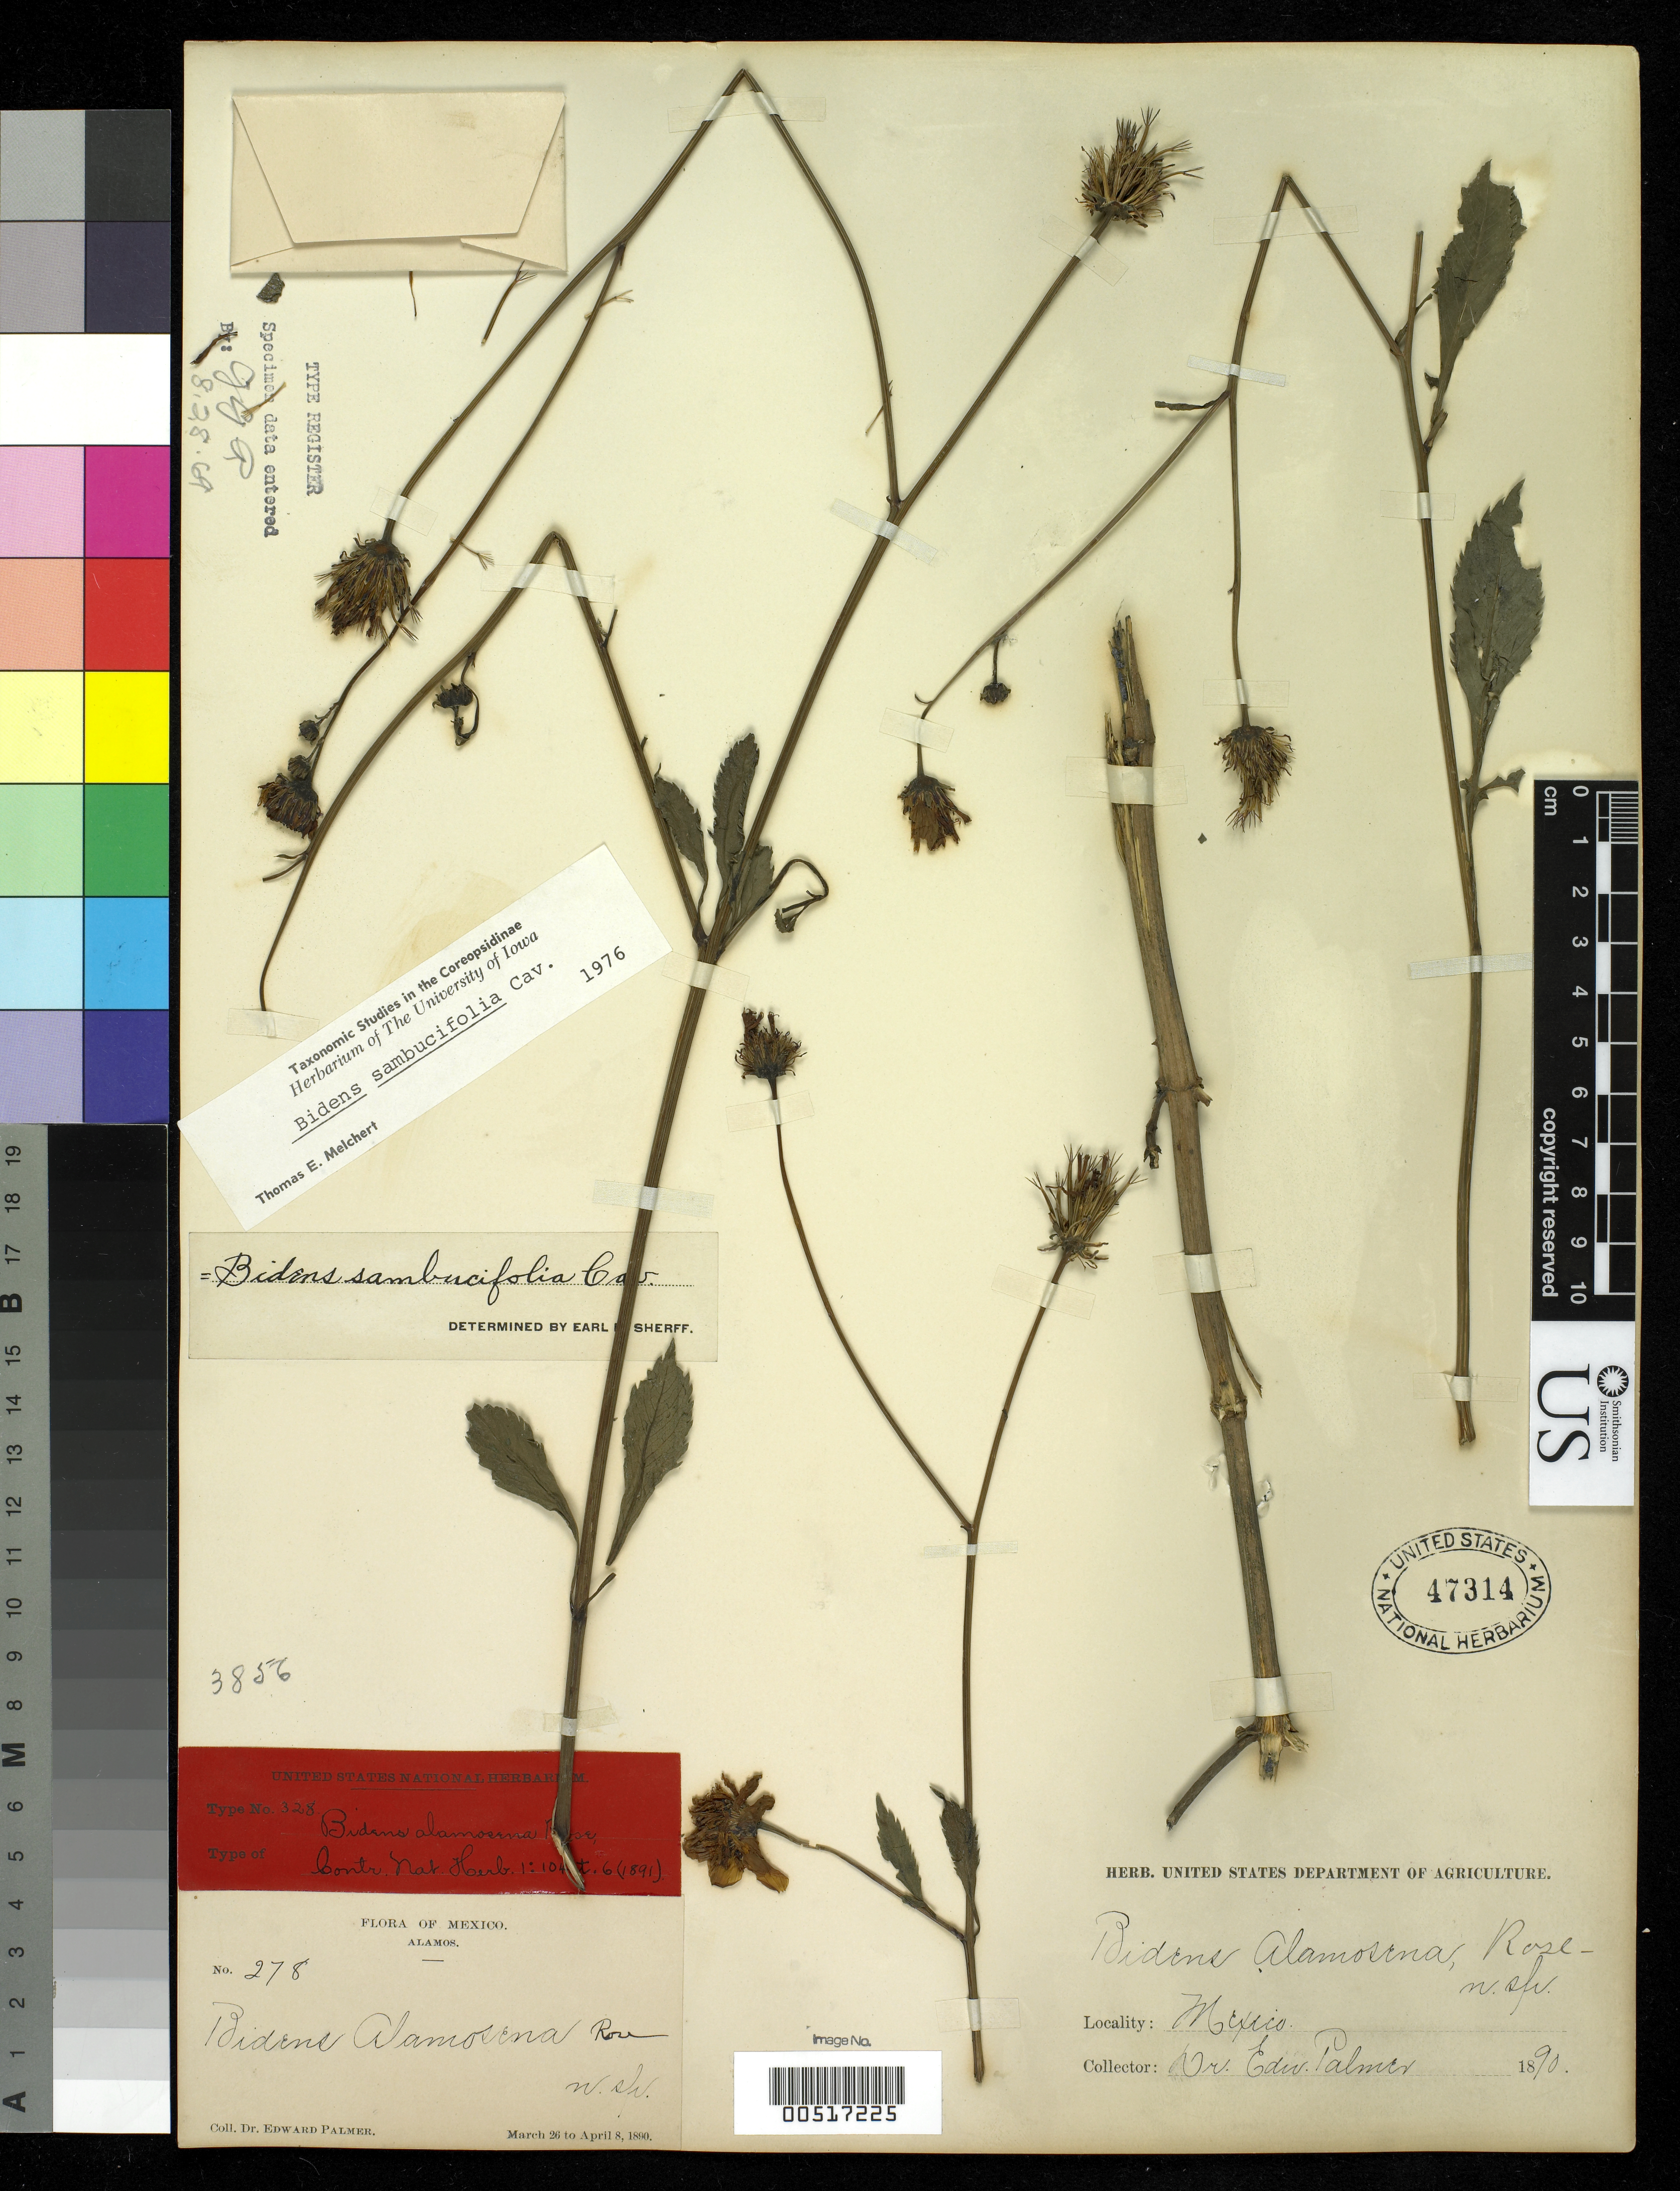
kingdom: Plantae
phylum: Tracheophyta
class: Magnoliopsida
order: Asterales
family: Asteraceae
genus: Bidens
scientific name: Bidens alamosana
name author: Rose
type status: Isosyntype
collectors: E. Palmer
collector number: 278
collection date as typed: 26 Mar 1890 to 08 Apr 1890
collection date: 1890-03-26/1890-04-08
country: Mexico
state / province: Sonora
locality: Water course near Alamos.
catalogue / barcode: US 47314